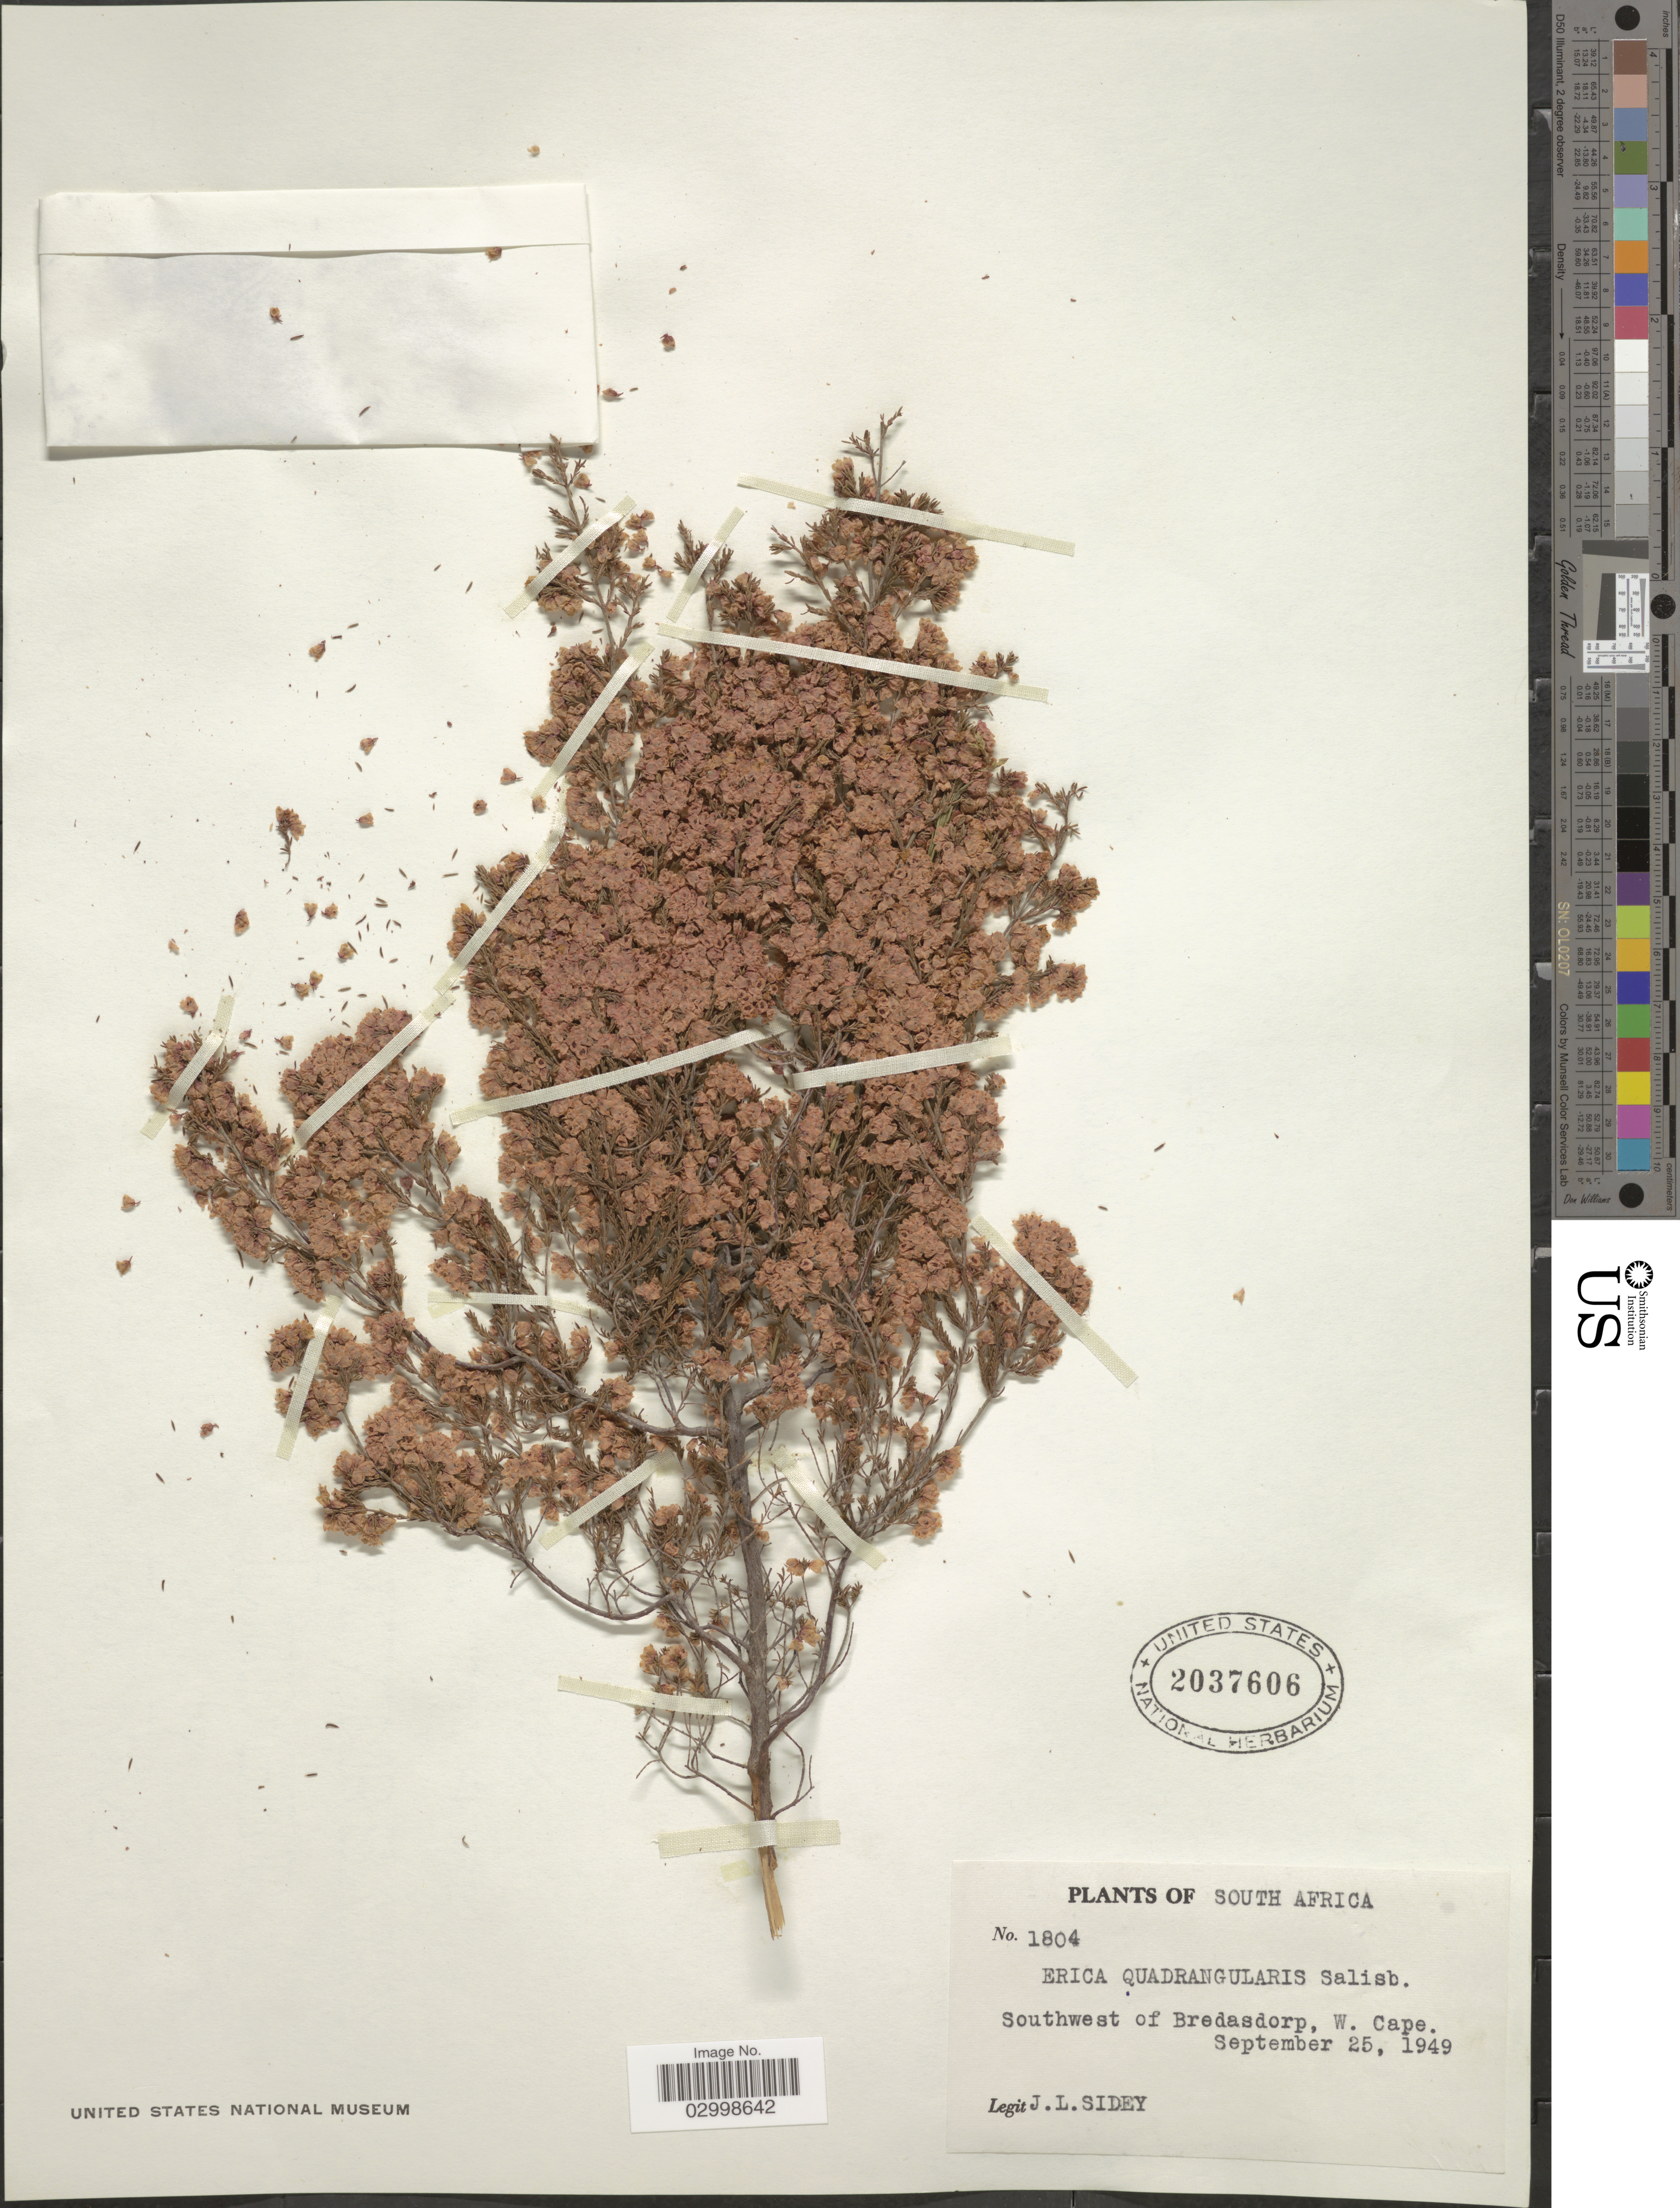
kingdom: Plantae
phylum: Tracheophyta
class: Magnoliopsida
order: Ericales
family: Ericaceae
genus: Erica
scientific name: Erica quadrangularis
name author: Salisb.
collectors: J. L. Sidey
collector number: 1804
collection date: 1949-09-25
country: South Africa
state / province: Western Cape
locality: Southwest of Bredasdorp, W. Cape.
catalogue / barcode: US 2037606